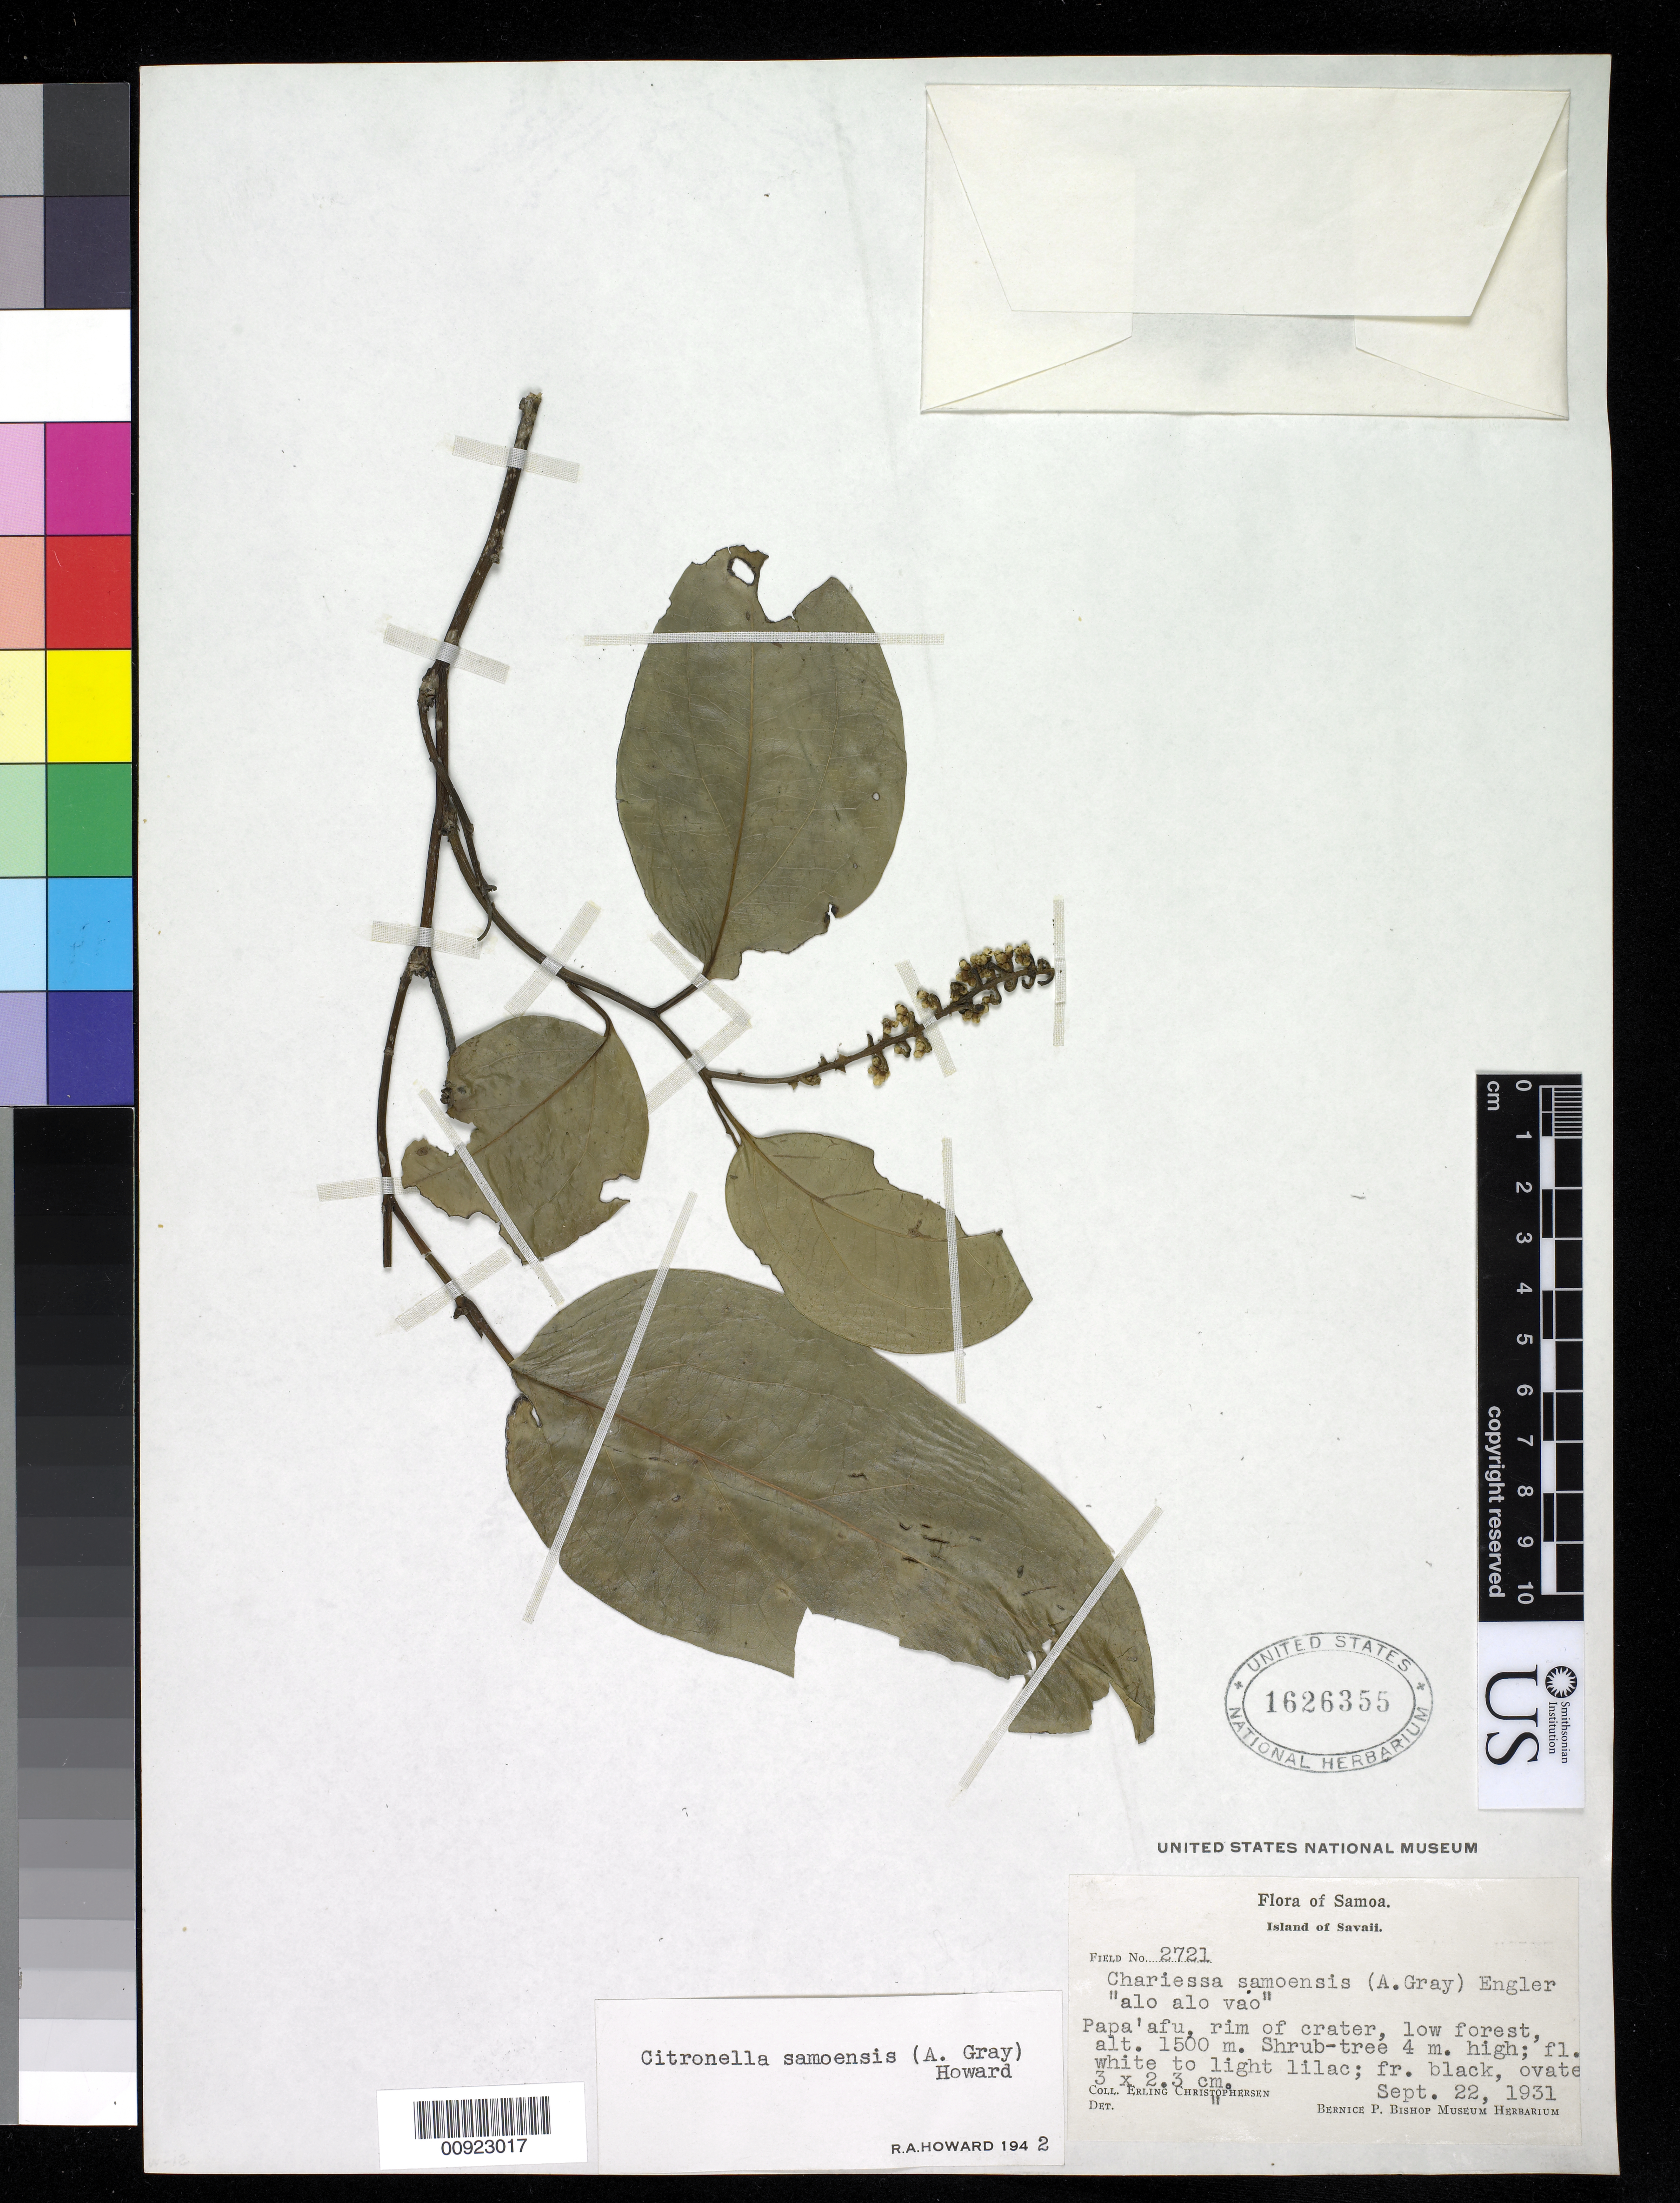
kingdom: Plantae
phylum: Tracheophyta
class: Magnoliopsida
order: Cardiopteridales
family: Cardiopteridaceae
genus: Citronella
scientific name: Citronella samoensis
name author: (A. Gray) R.A. Howard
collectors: E. Christophersen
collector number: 2721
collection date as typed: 22 Sep 1931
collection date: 1931-09-22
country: Samoa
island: Savai'i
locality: Papa'afu, rim of crater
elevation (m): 1500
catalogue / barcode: US 1626355